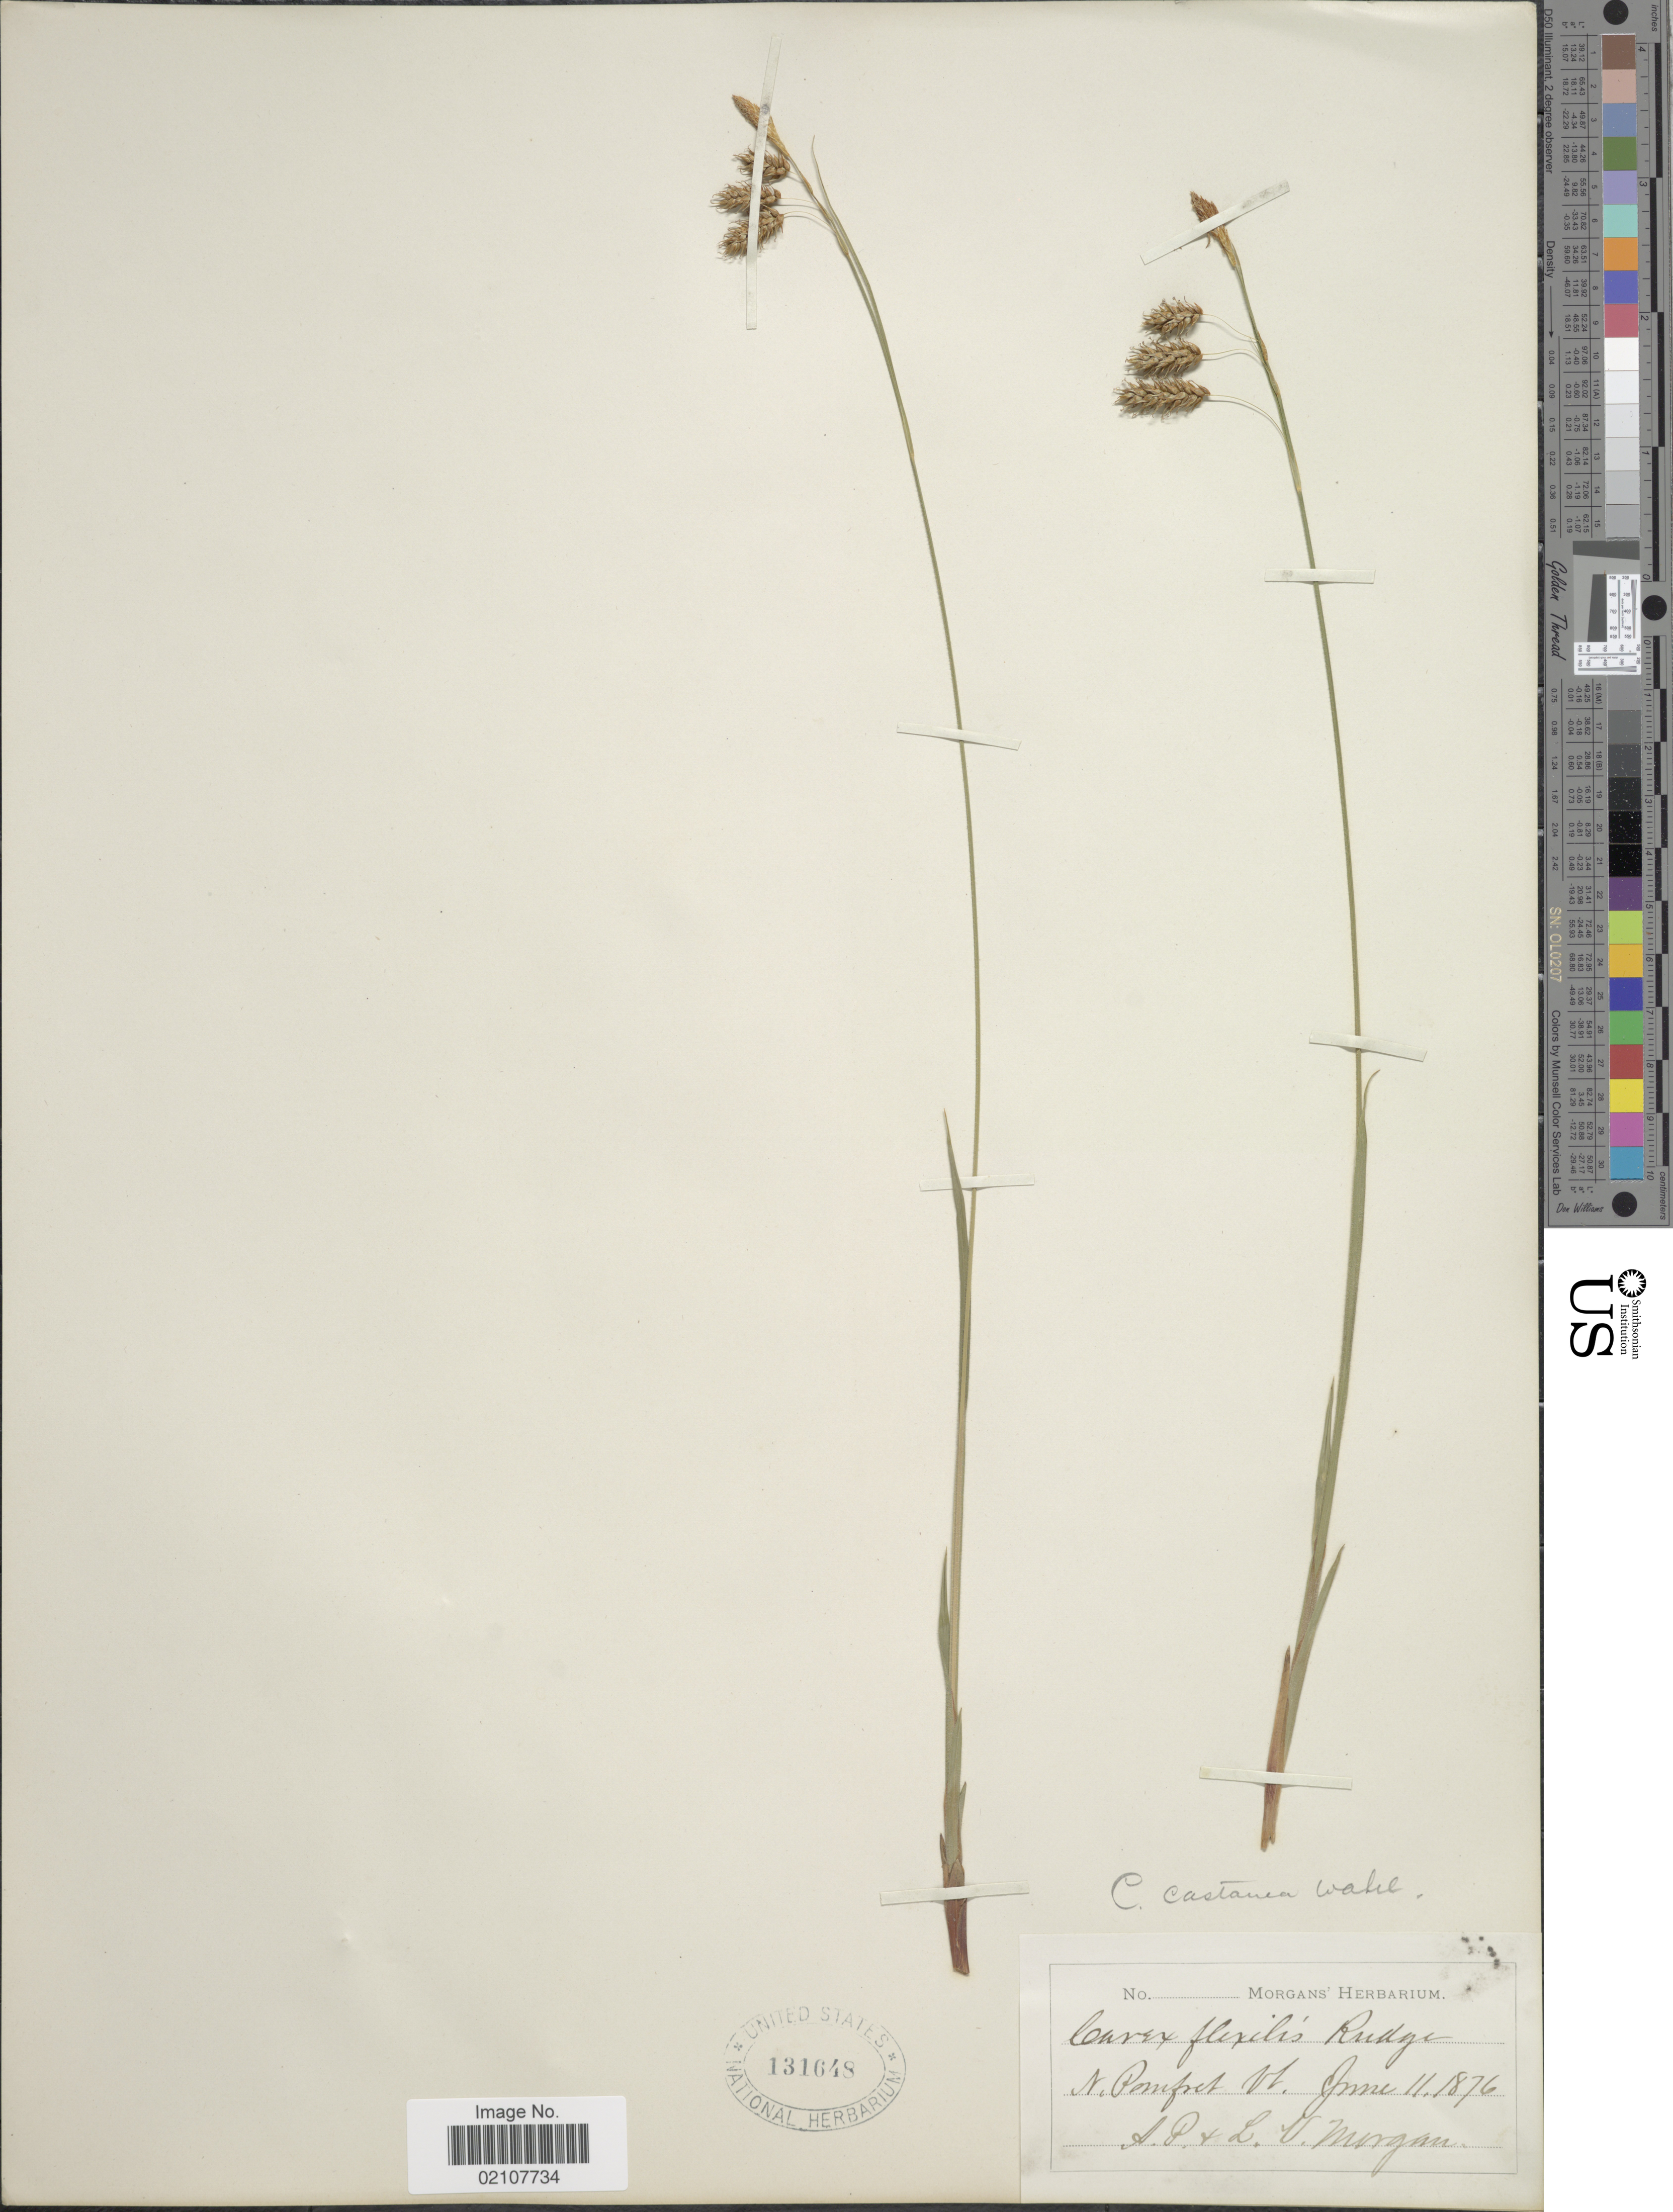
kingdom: Plantae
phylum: Tracheophyta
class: Liliopsida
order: Poales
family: Cyperaceae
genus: Carex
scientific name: Carex castanea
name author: Wahlenb.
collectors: A. Morgan & L. Morgan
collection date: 1876-06-11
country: United States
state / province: Vermont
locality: N. Pomfet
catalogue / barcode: US 131648